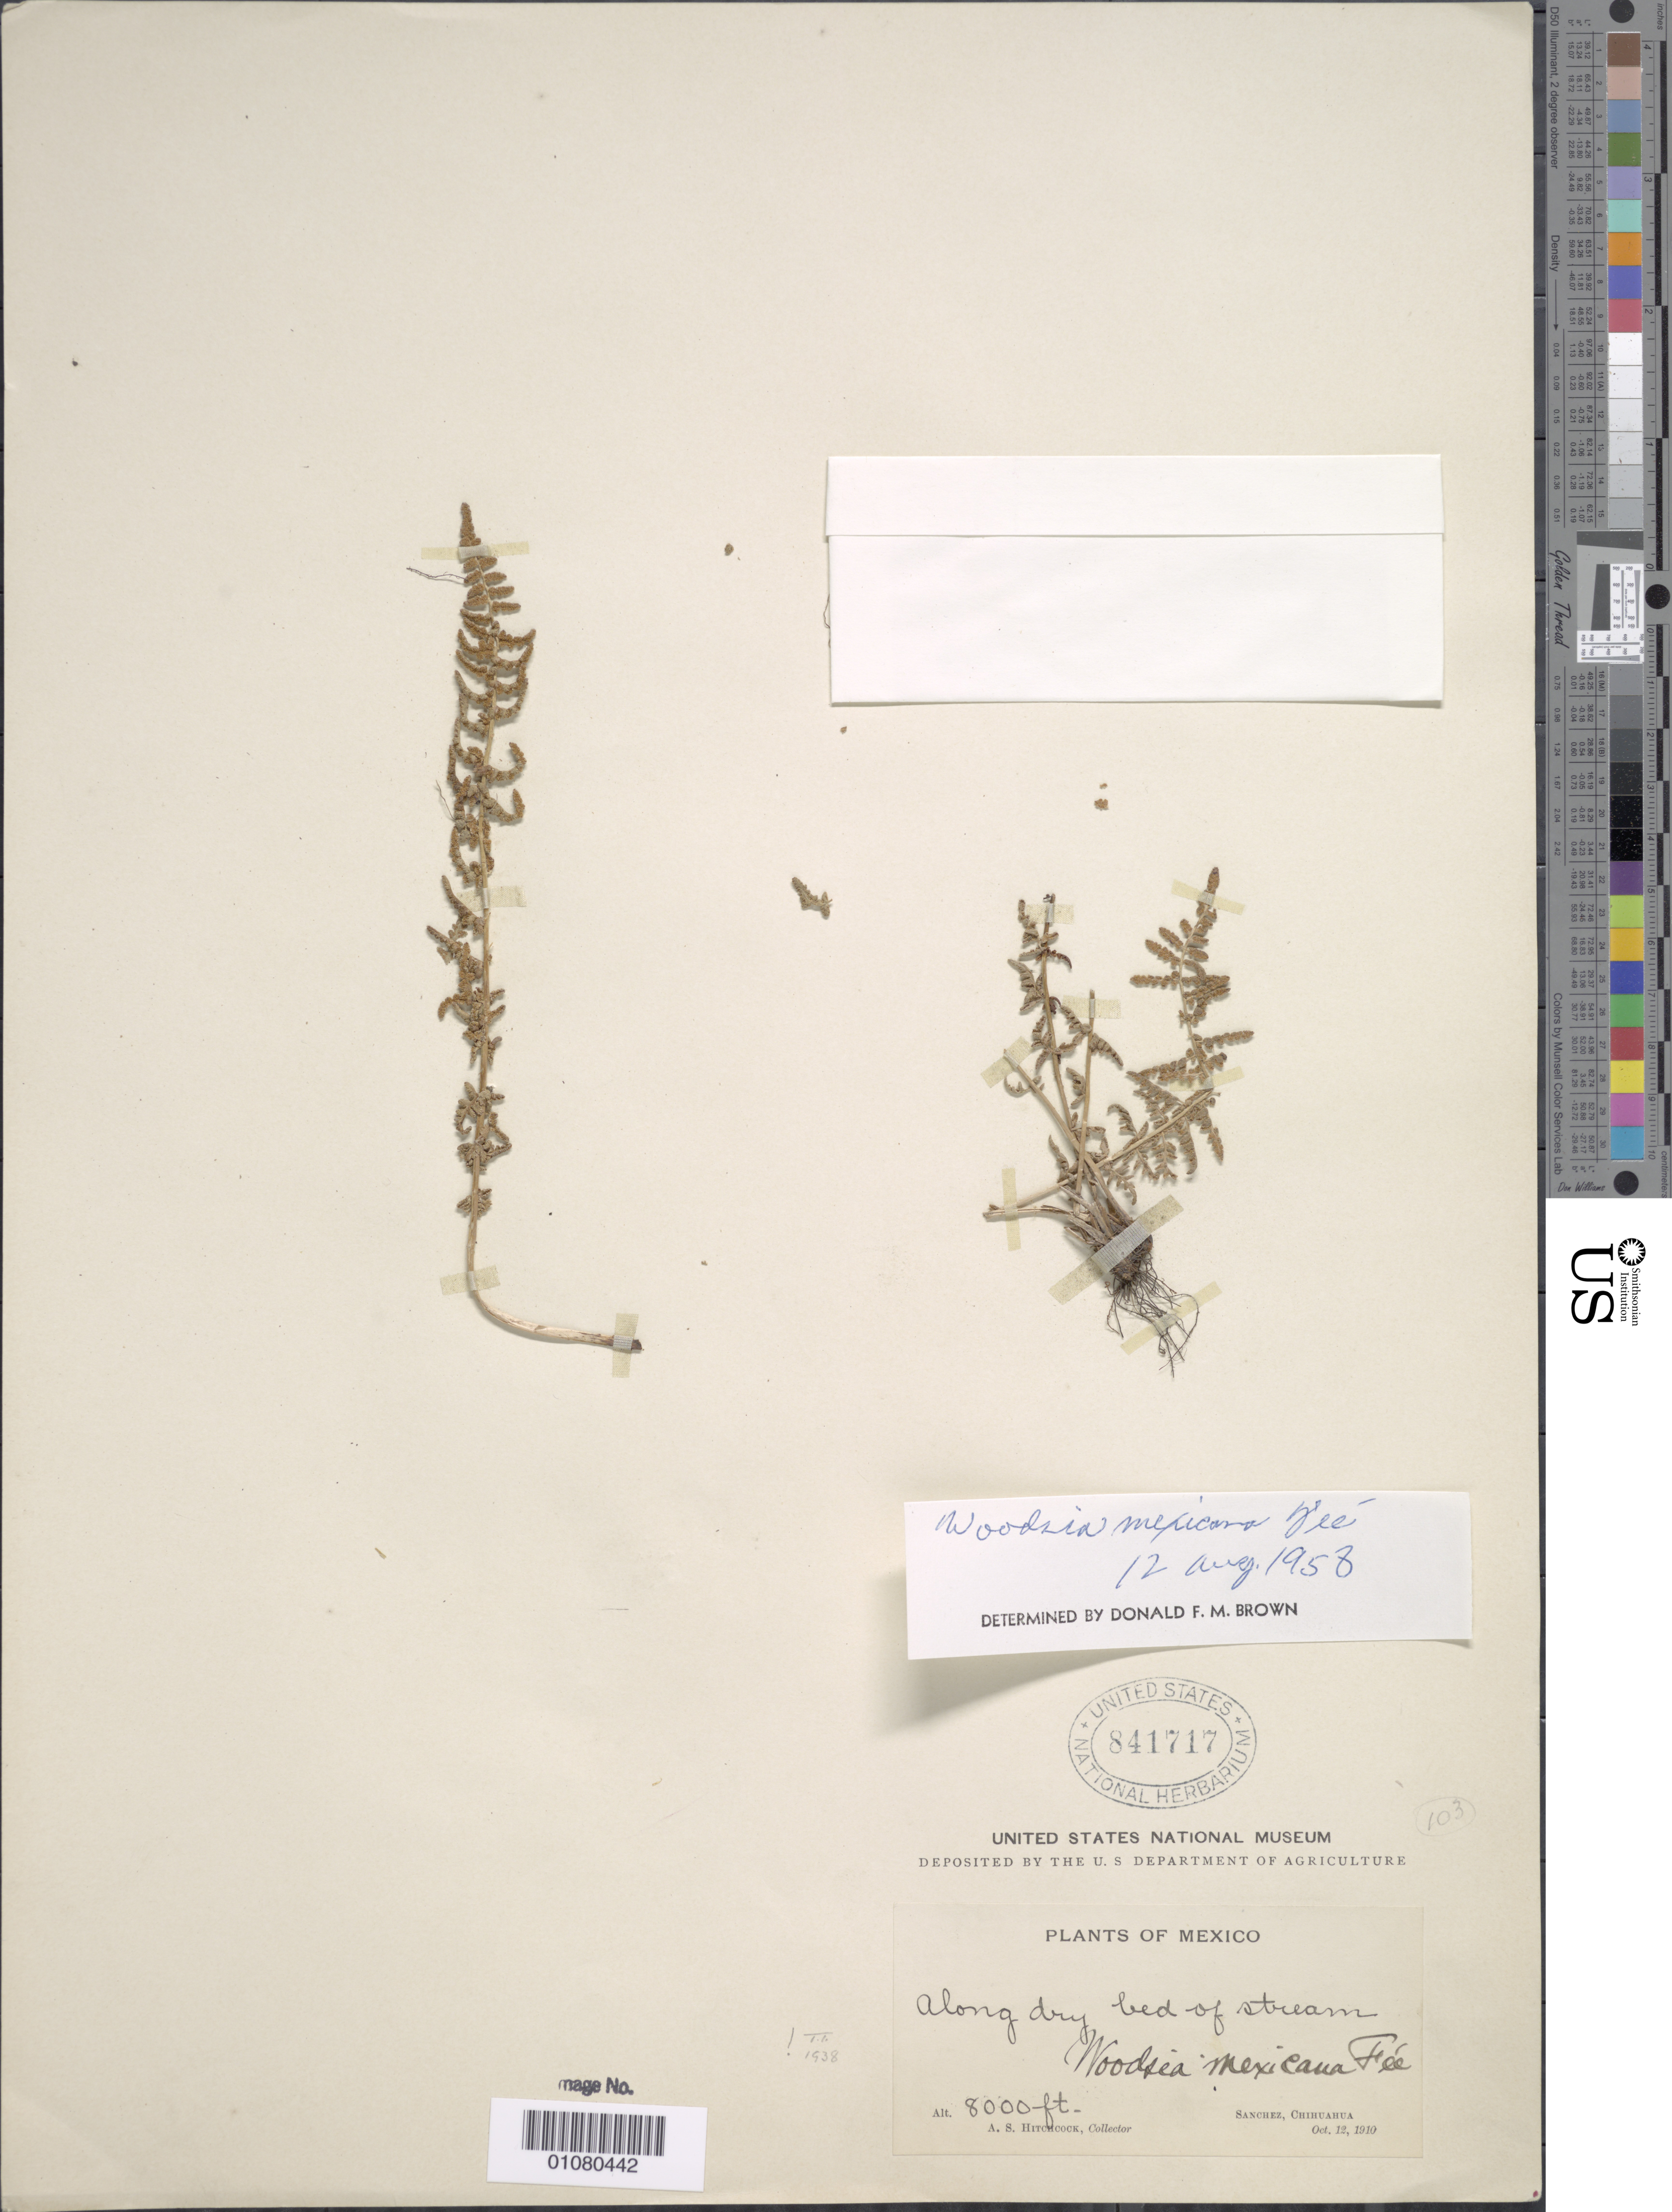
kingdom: Plantae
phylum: Tracheophyta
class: Polypodiopsida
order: Polypodiales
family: Woodsiaceae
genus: Woodsia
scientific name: Woodsia mexicana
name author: Fée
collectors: A. S. Hitchcock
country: Mexico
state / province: Chihuahua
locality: Sanchez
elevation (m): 2438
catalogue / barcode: US 841717